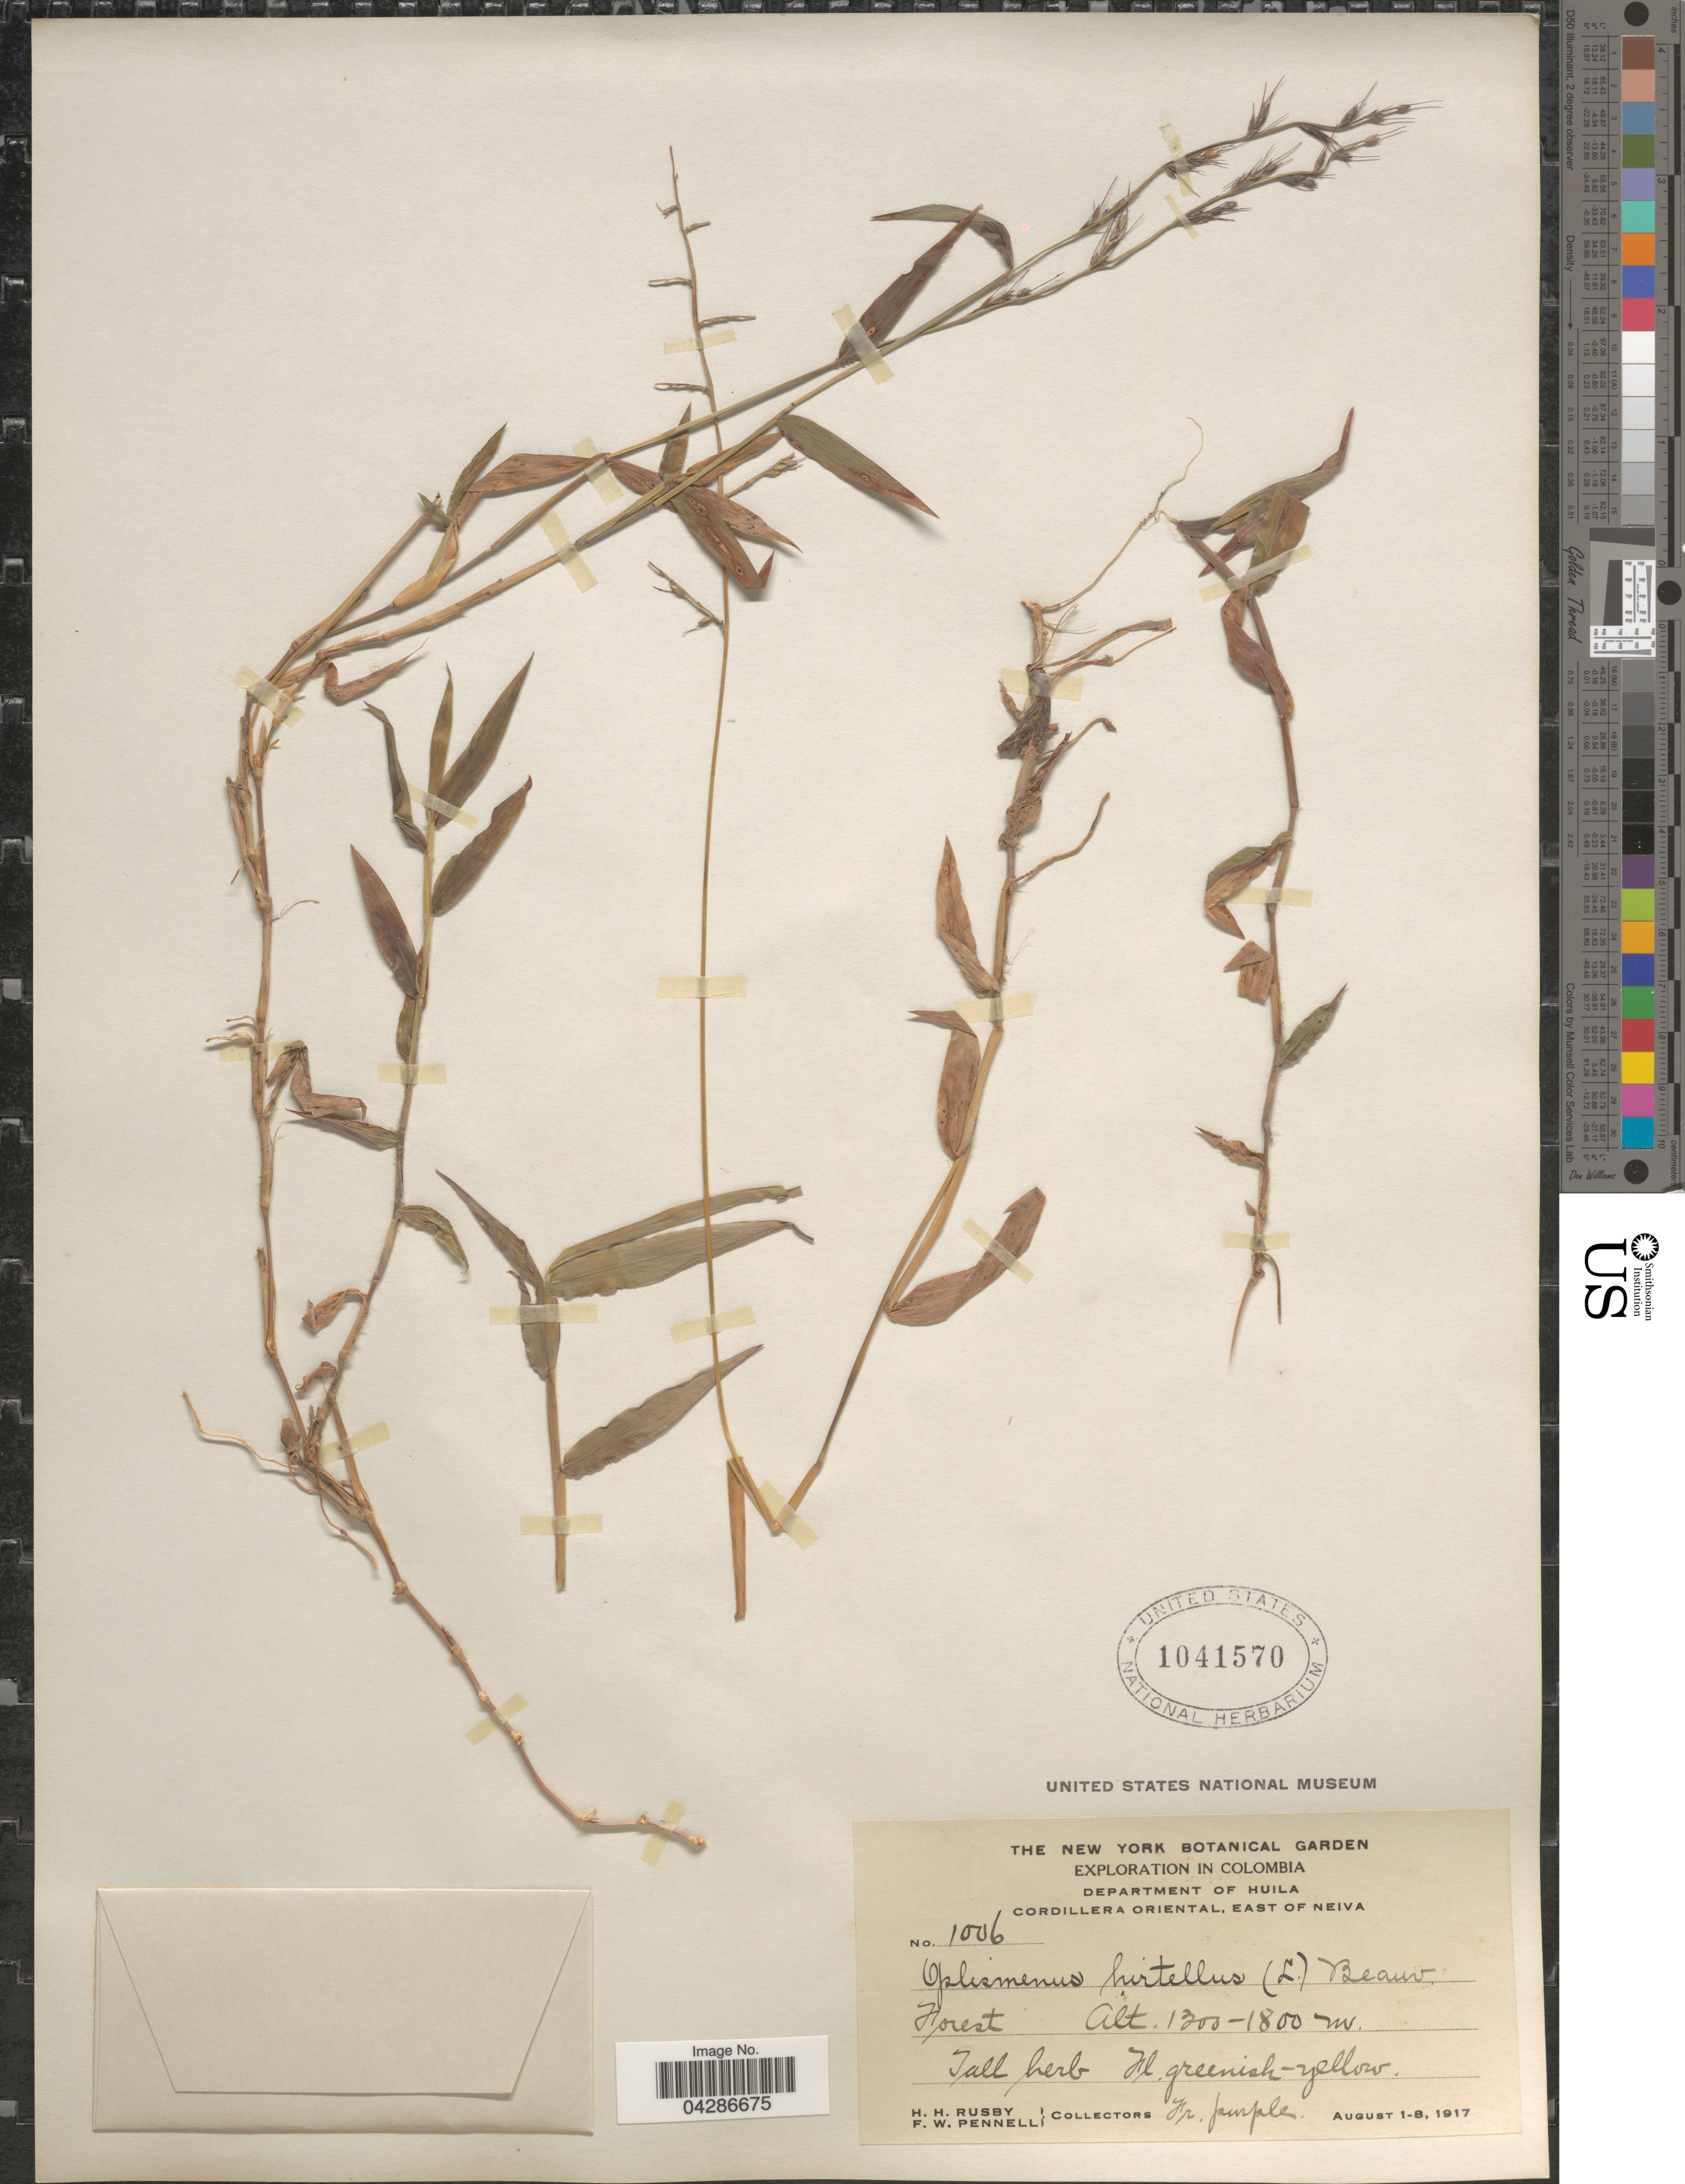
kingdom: Plantae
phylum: Tracheophyta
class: Liliopsida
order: Poales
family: Poaceae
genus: Oplismenus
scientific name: Oplismenus hirtellus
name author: (L.) P. Beauv.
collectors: H. H. Rusby & F. W. Pennell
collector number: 1006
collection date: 1917-08-01/1917-08-08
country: Colombia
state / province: Huila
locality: Exploration in Colombia. Department of Huila. Cordillera Oriental, East of Neiva.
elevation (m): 1300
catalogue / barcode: US 1041570